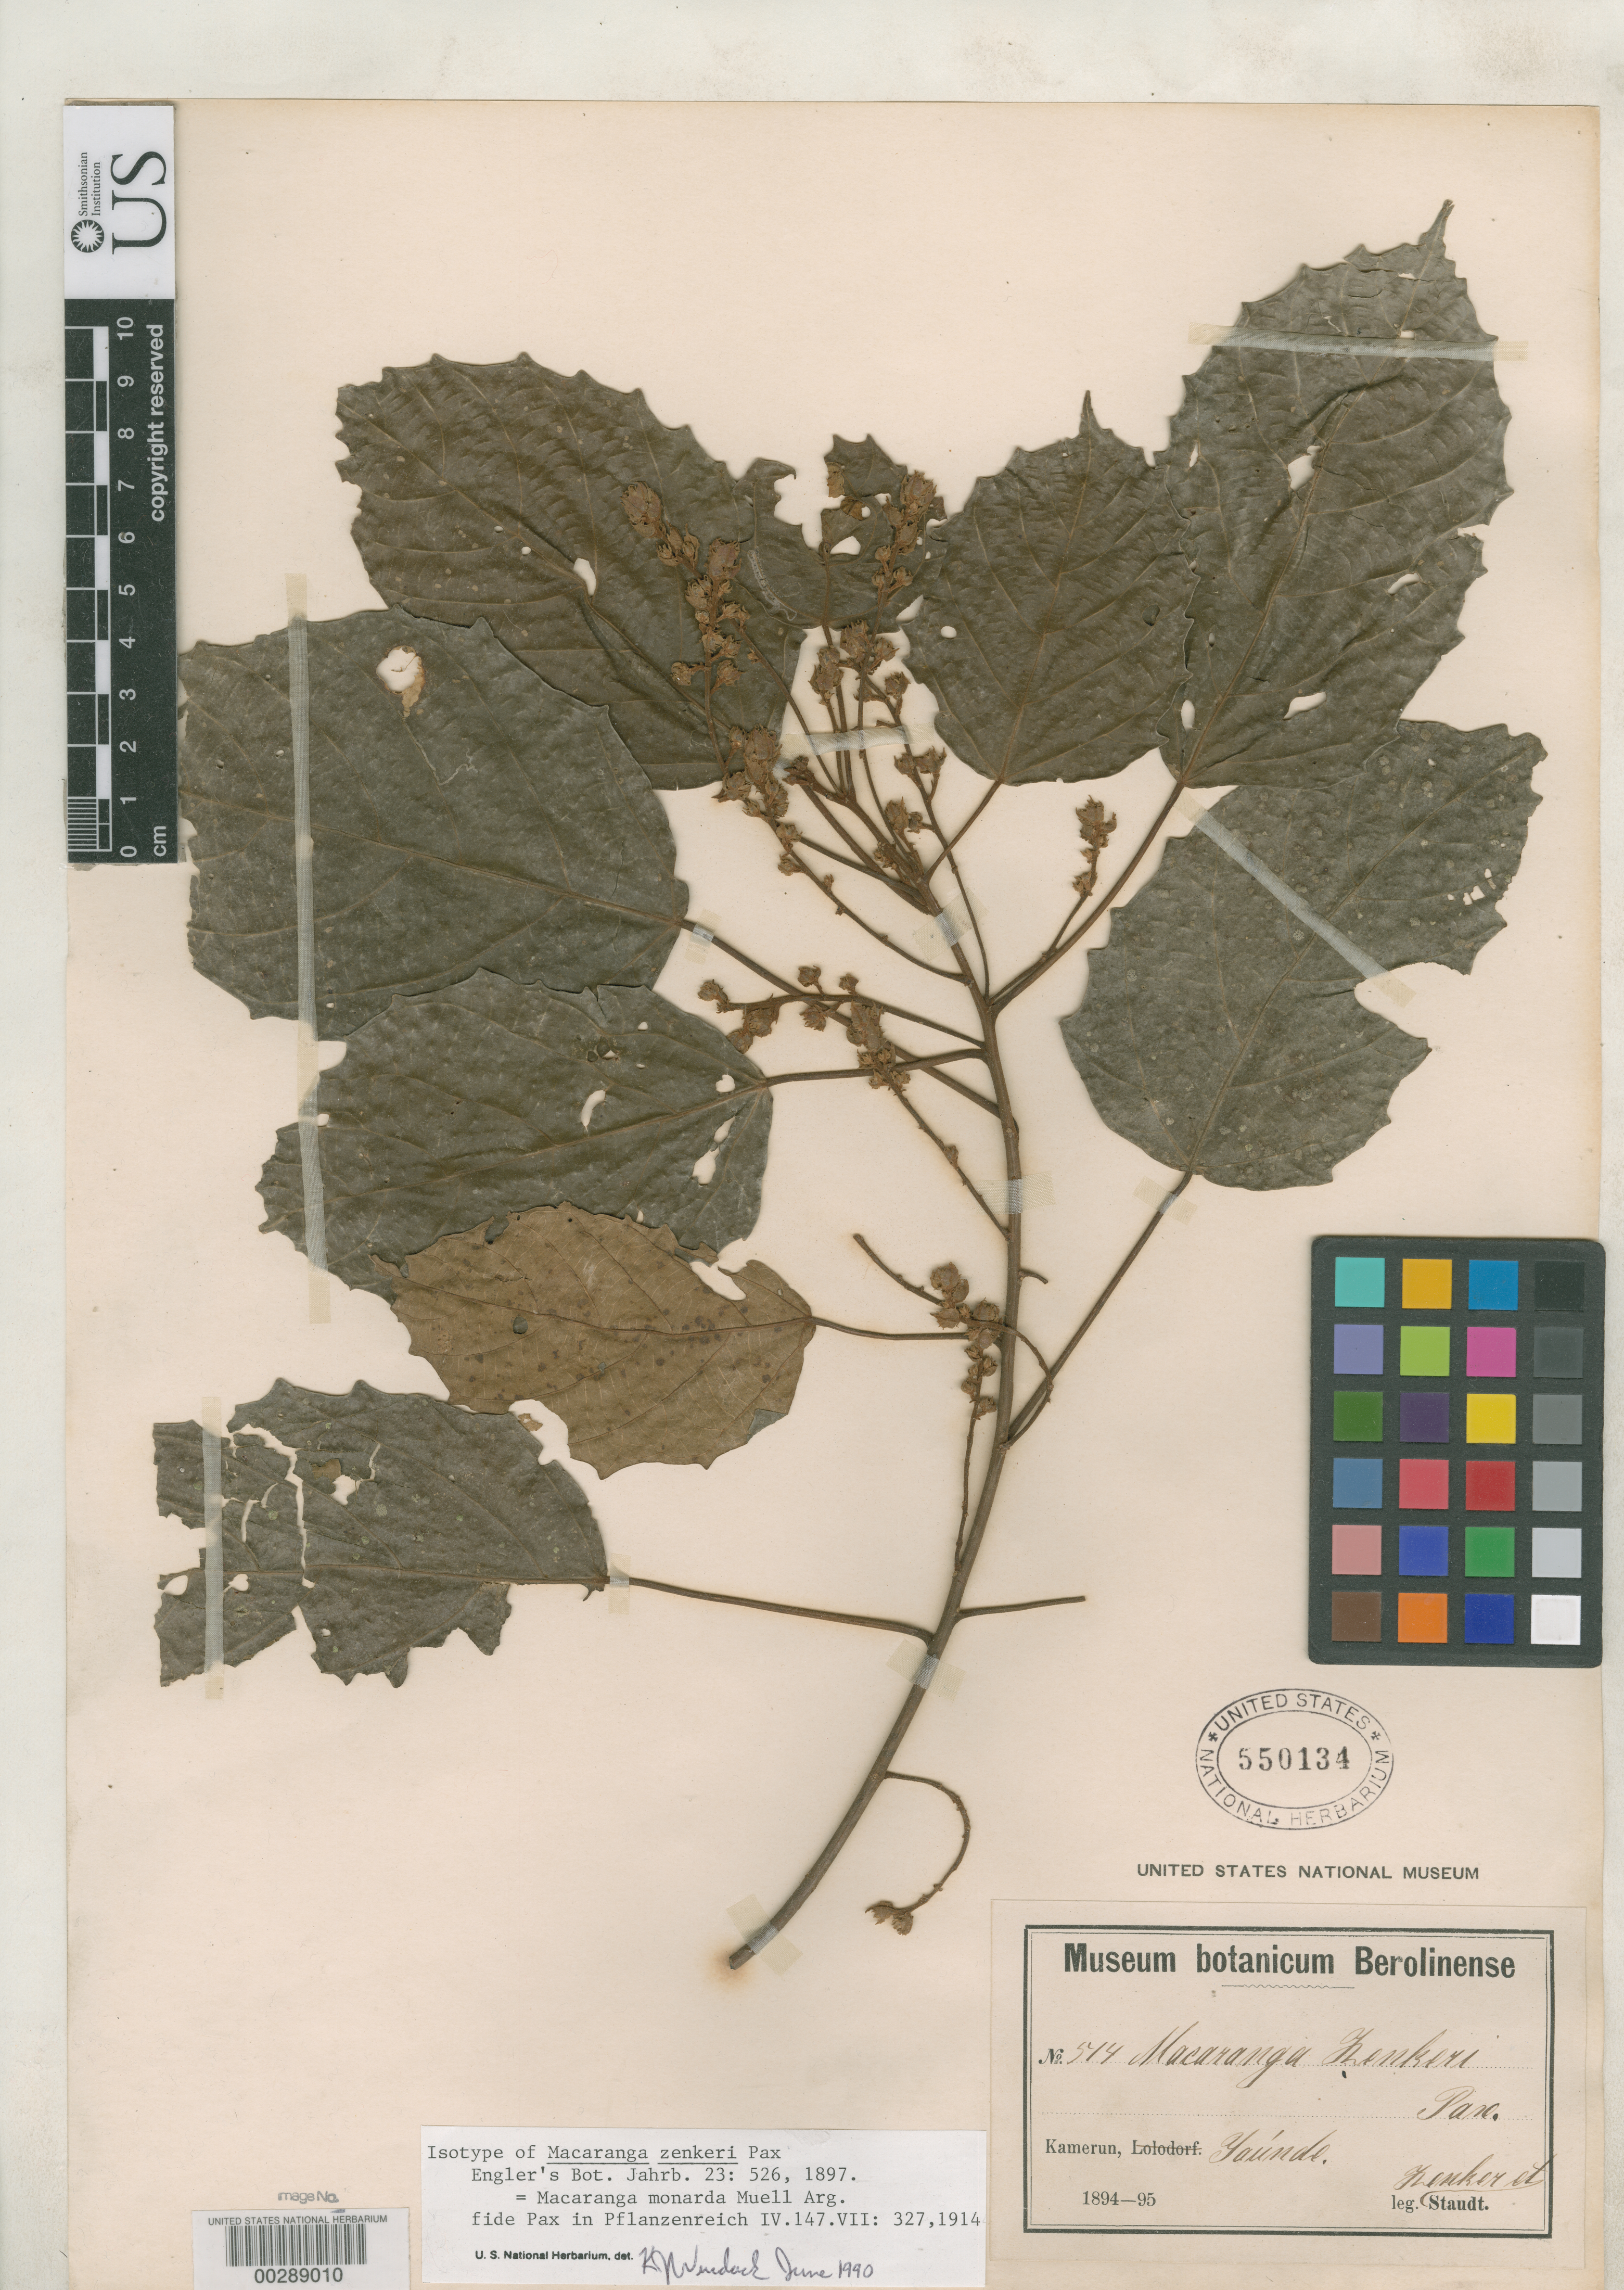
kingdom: Plantae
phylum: Tracheophyta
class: Magnoliopsida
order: Malpighiales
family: Euphorbiaceae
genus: Macaranga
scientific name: Macaranga zenkeri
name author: Pax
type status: Isotype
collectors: A. Staudt & G. A. Zenker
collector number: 514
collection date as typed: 19 Oct 1894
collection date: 1894-10-19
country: Cameroon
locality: Yaunde Station.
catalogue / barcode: US 550134